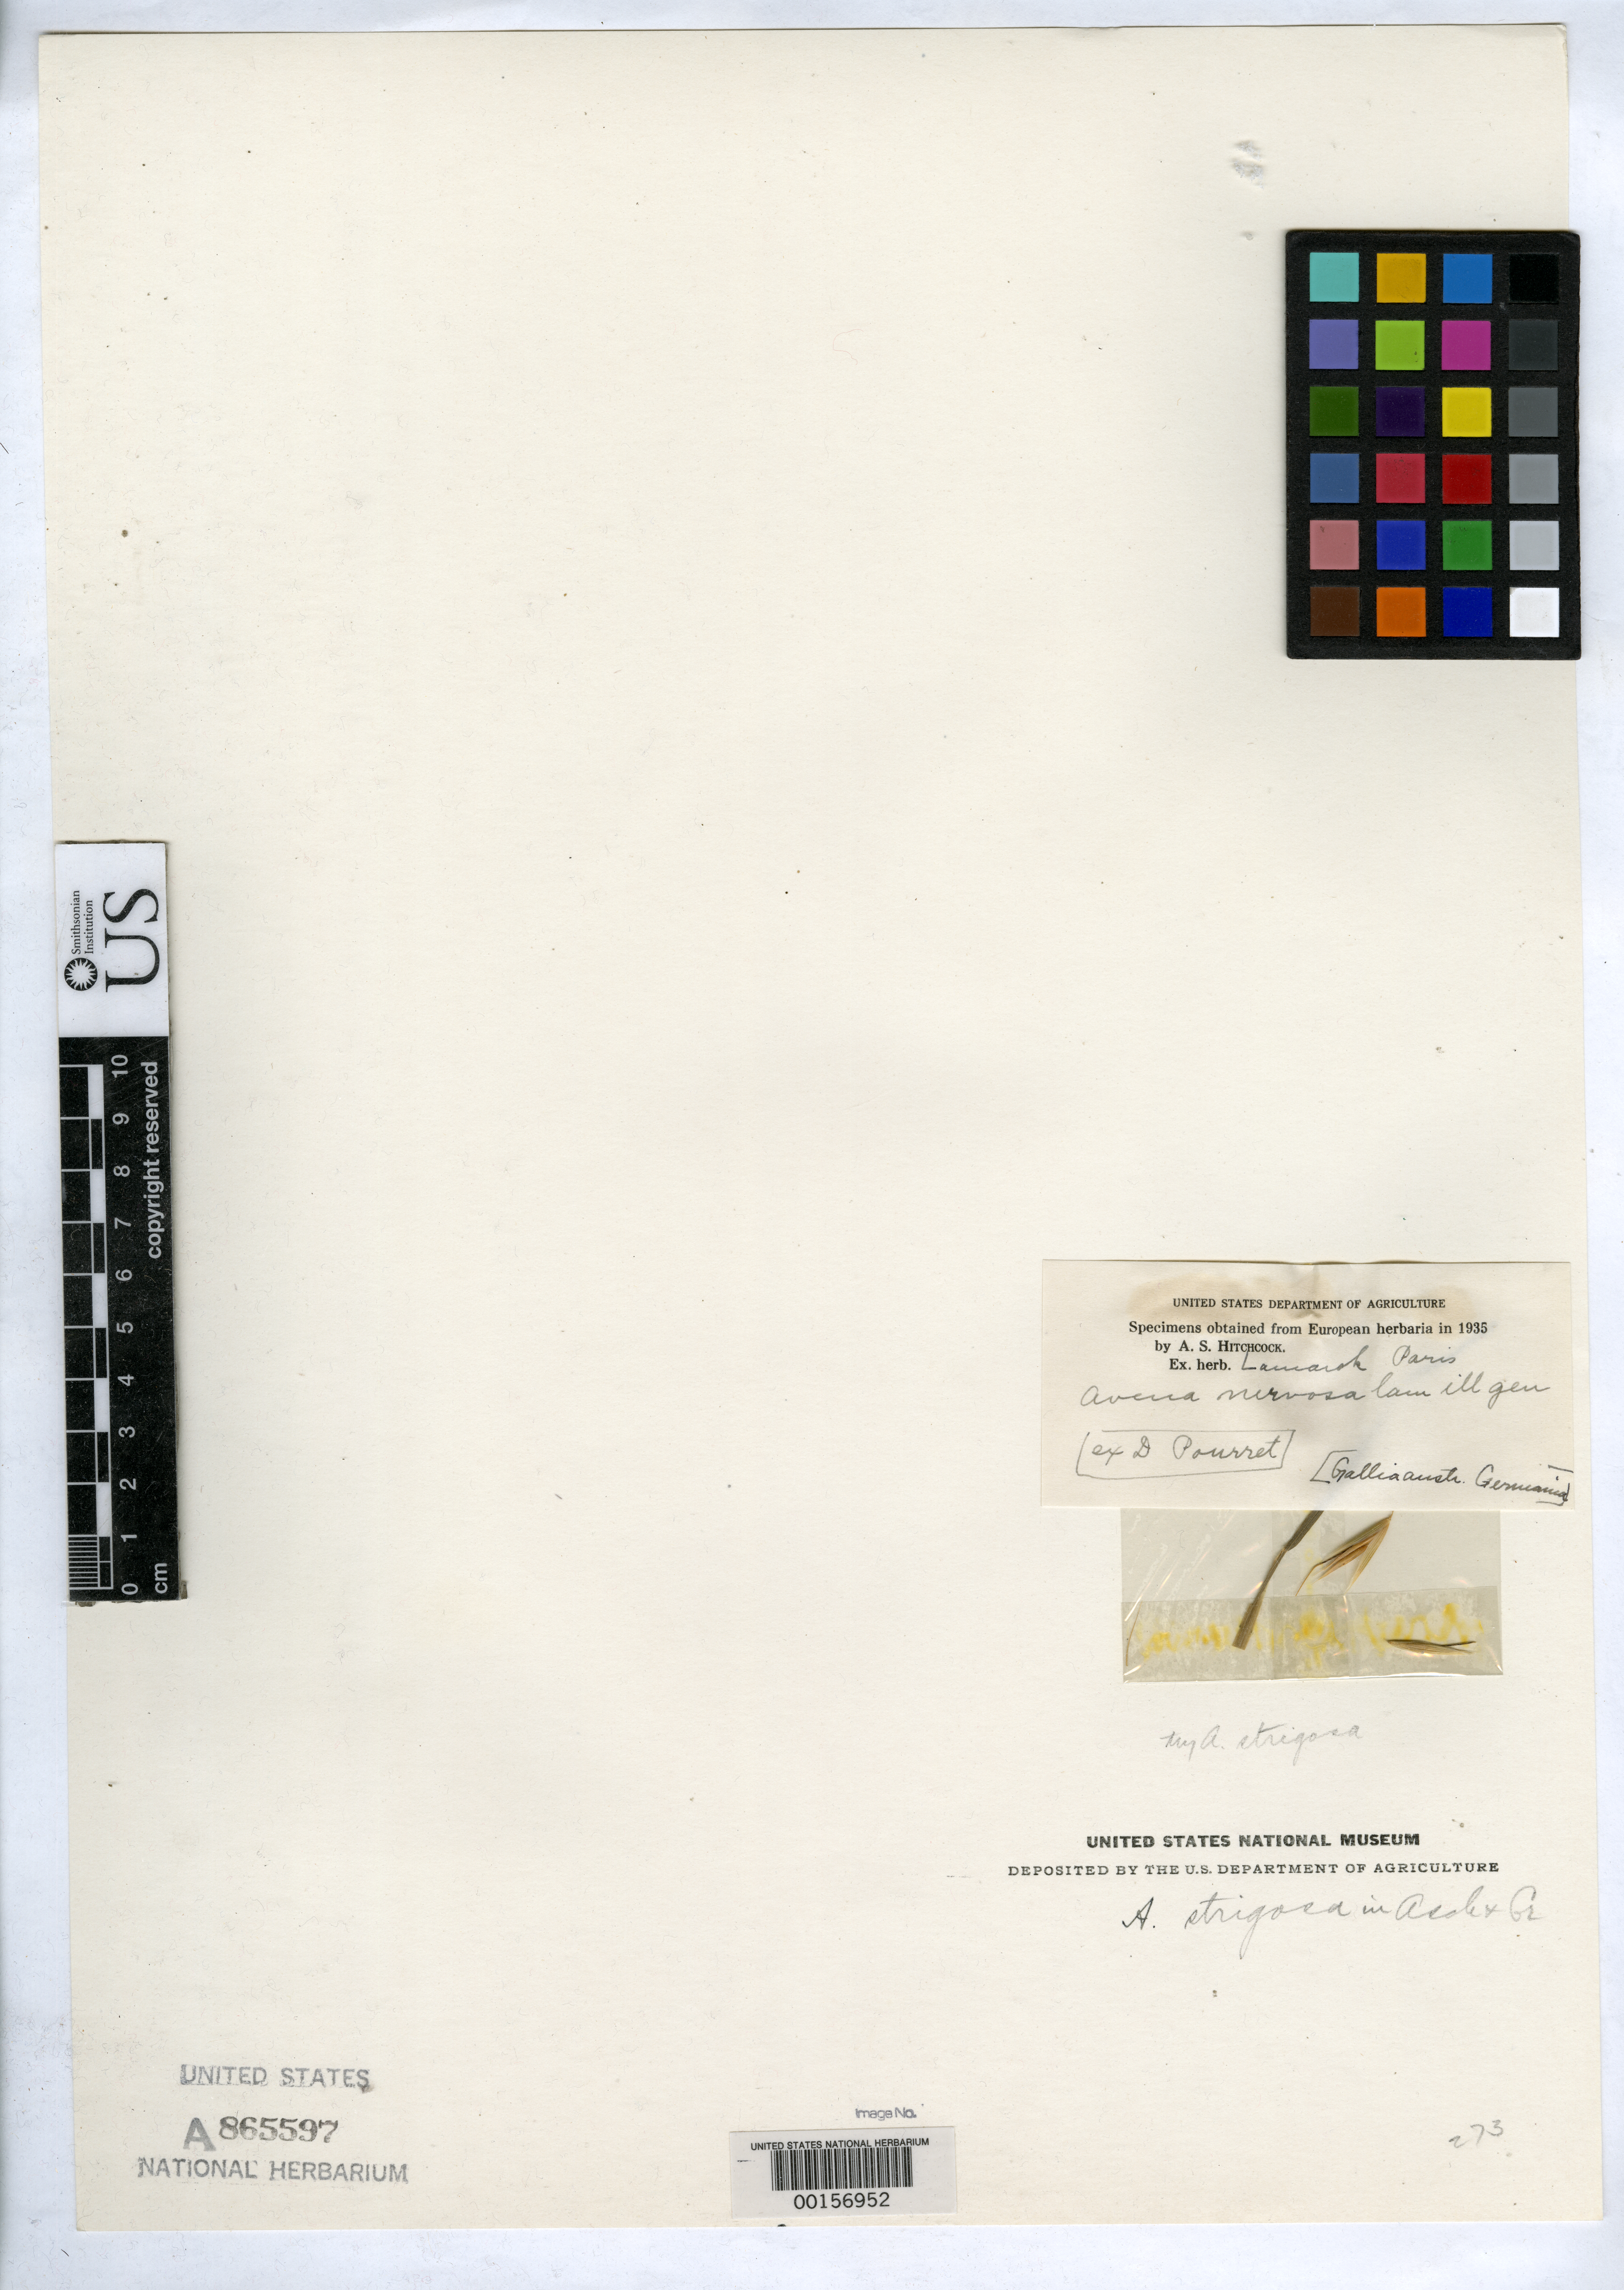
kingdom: Plantae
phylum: Tracheophyta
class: Liliopsida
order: Poales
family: Poaceae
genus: Avena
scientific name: Avena nervosa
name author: Lam.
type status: Type Fragment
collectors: ex herb. Pourret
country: Germany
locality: Gallia Australi.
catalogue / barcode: US 865597A